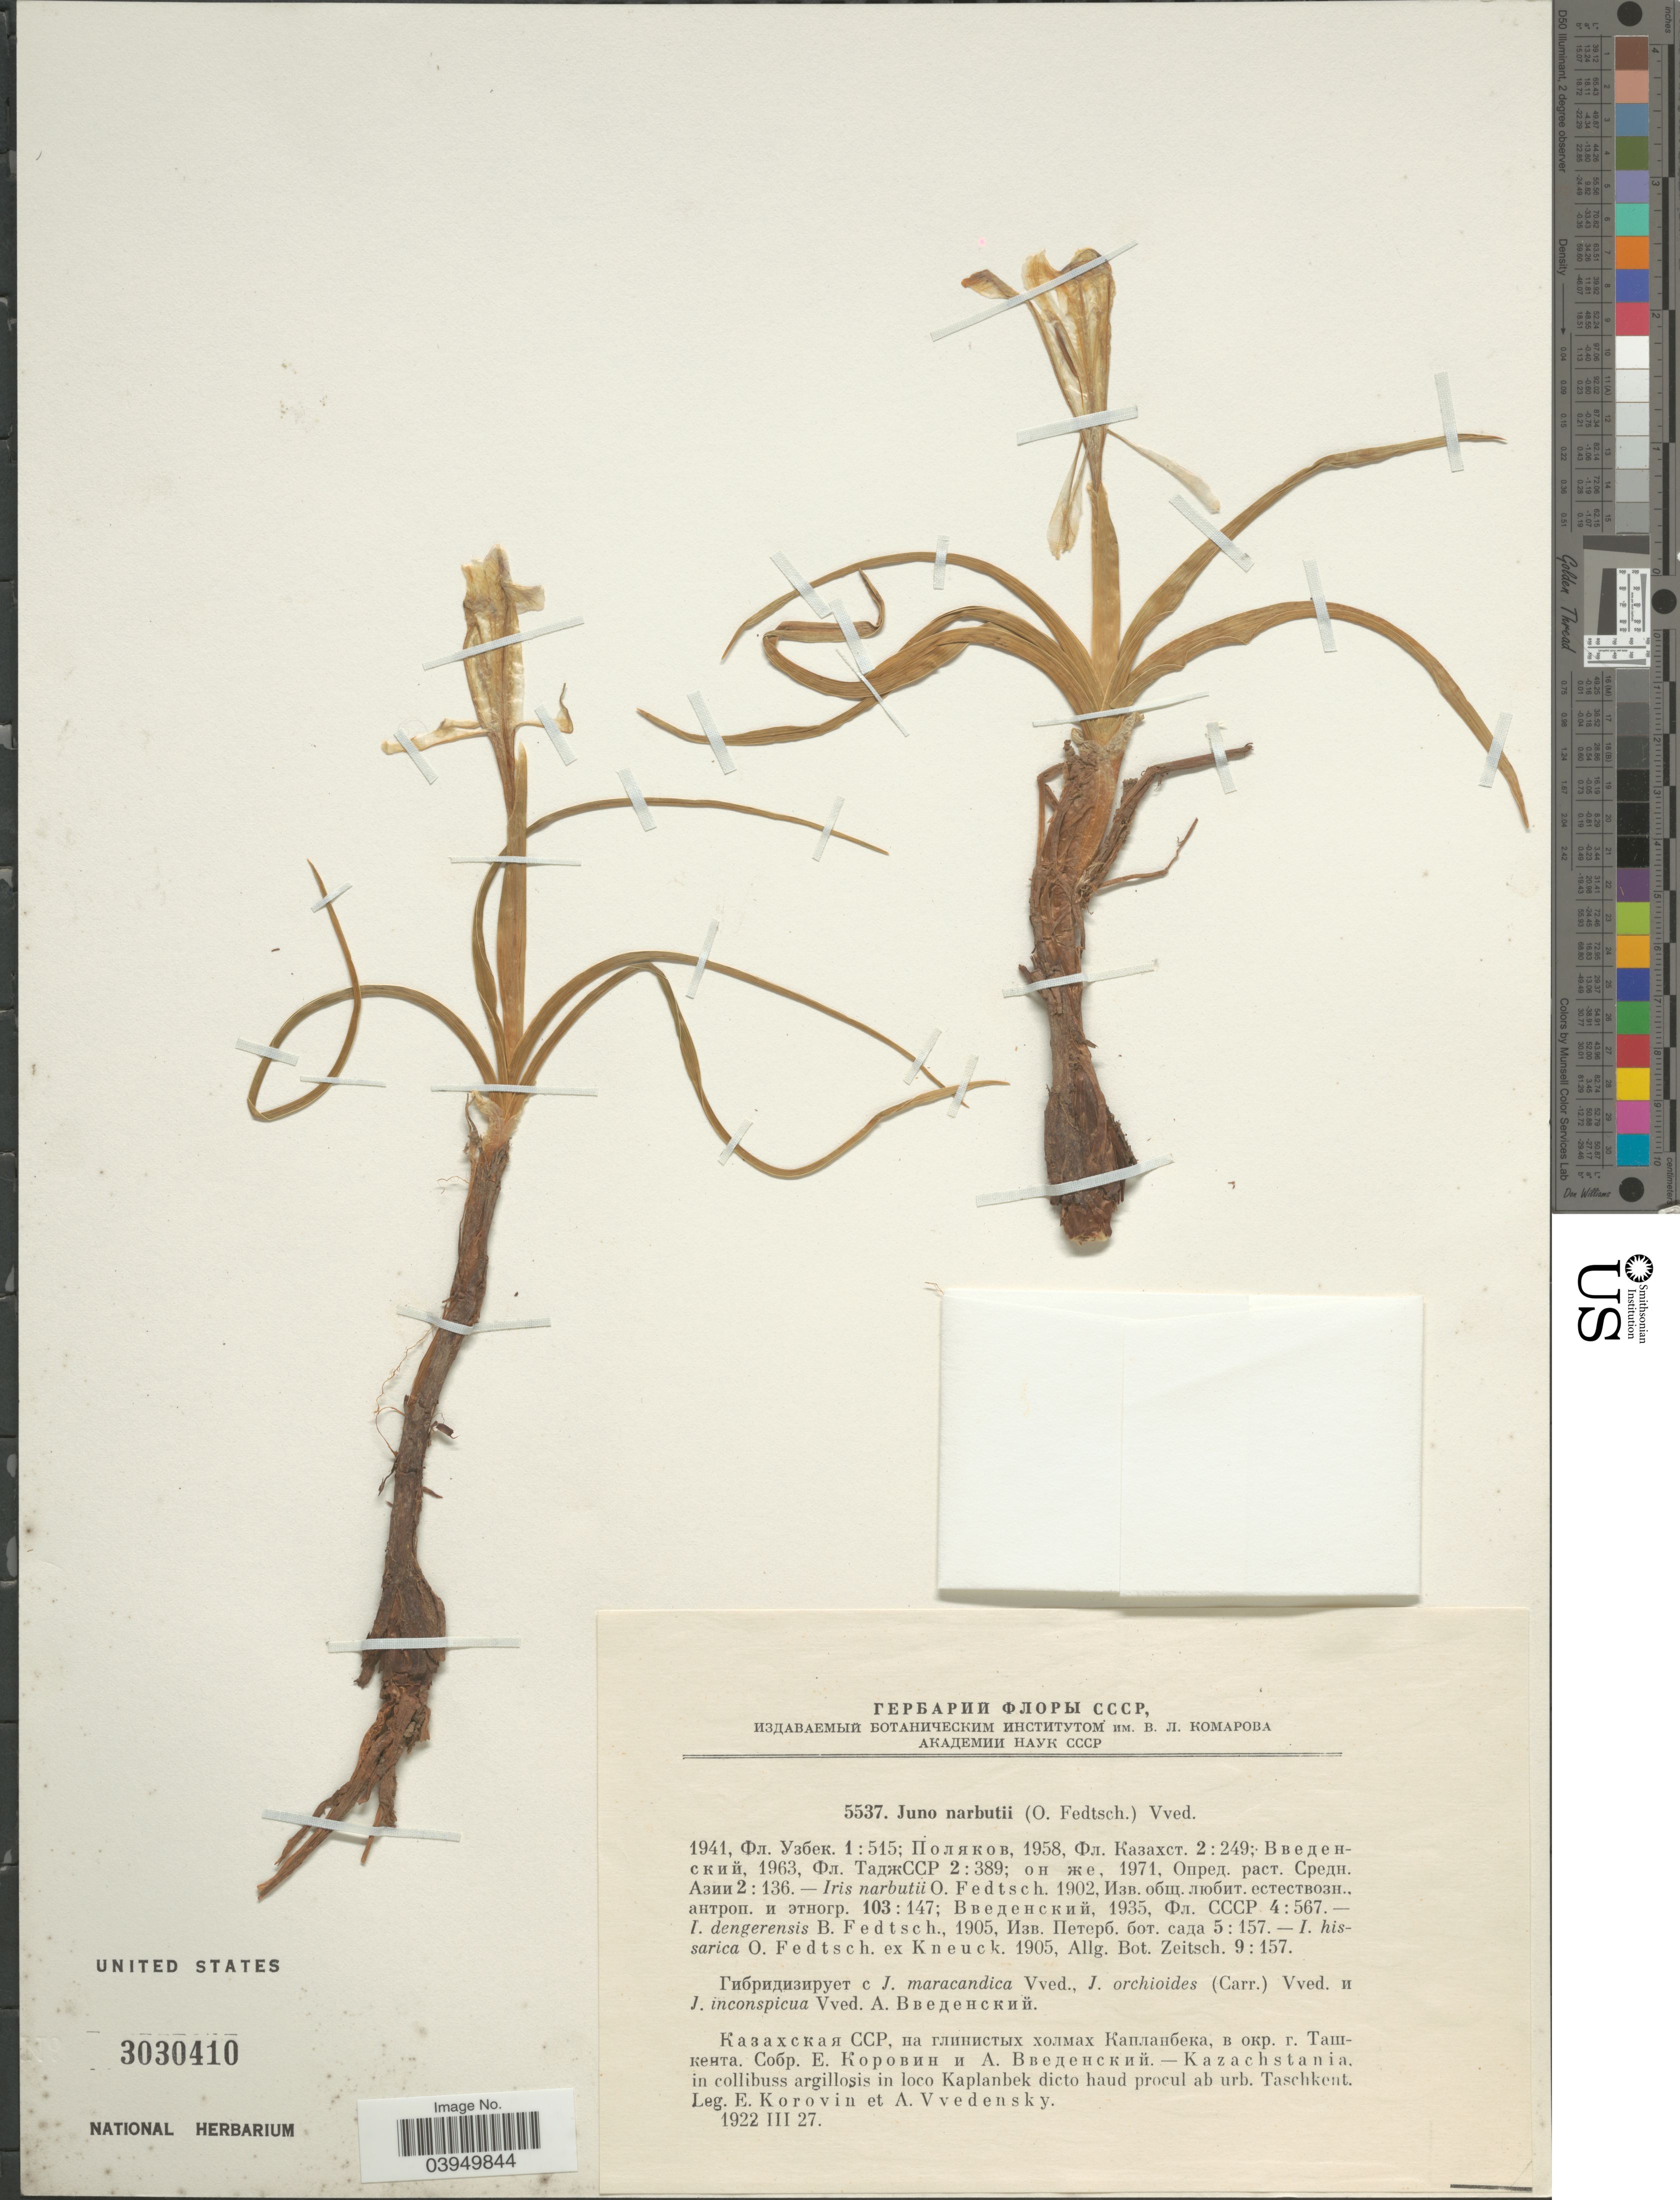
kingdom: Plantae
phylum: Tracheophyta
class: Liliopsida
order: Asparagales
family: Iridaceae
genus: Iris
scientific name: Iris narbutii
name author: O. Fedtsch.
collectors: E. Korovin & A. Vvedensky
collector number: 5537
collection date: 1922-03-27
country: Kazakhstan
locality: Kazachstania. In collibus argillosis in loco Kaplanbek dicto haud procul ab urb. Taschkent.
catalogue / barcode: US 3030410